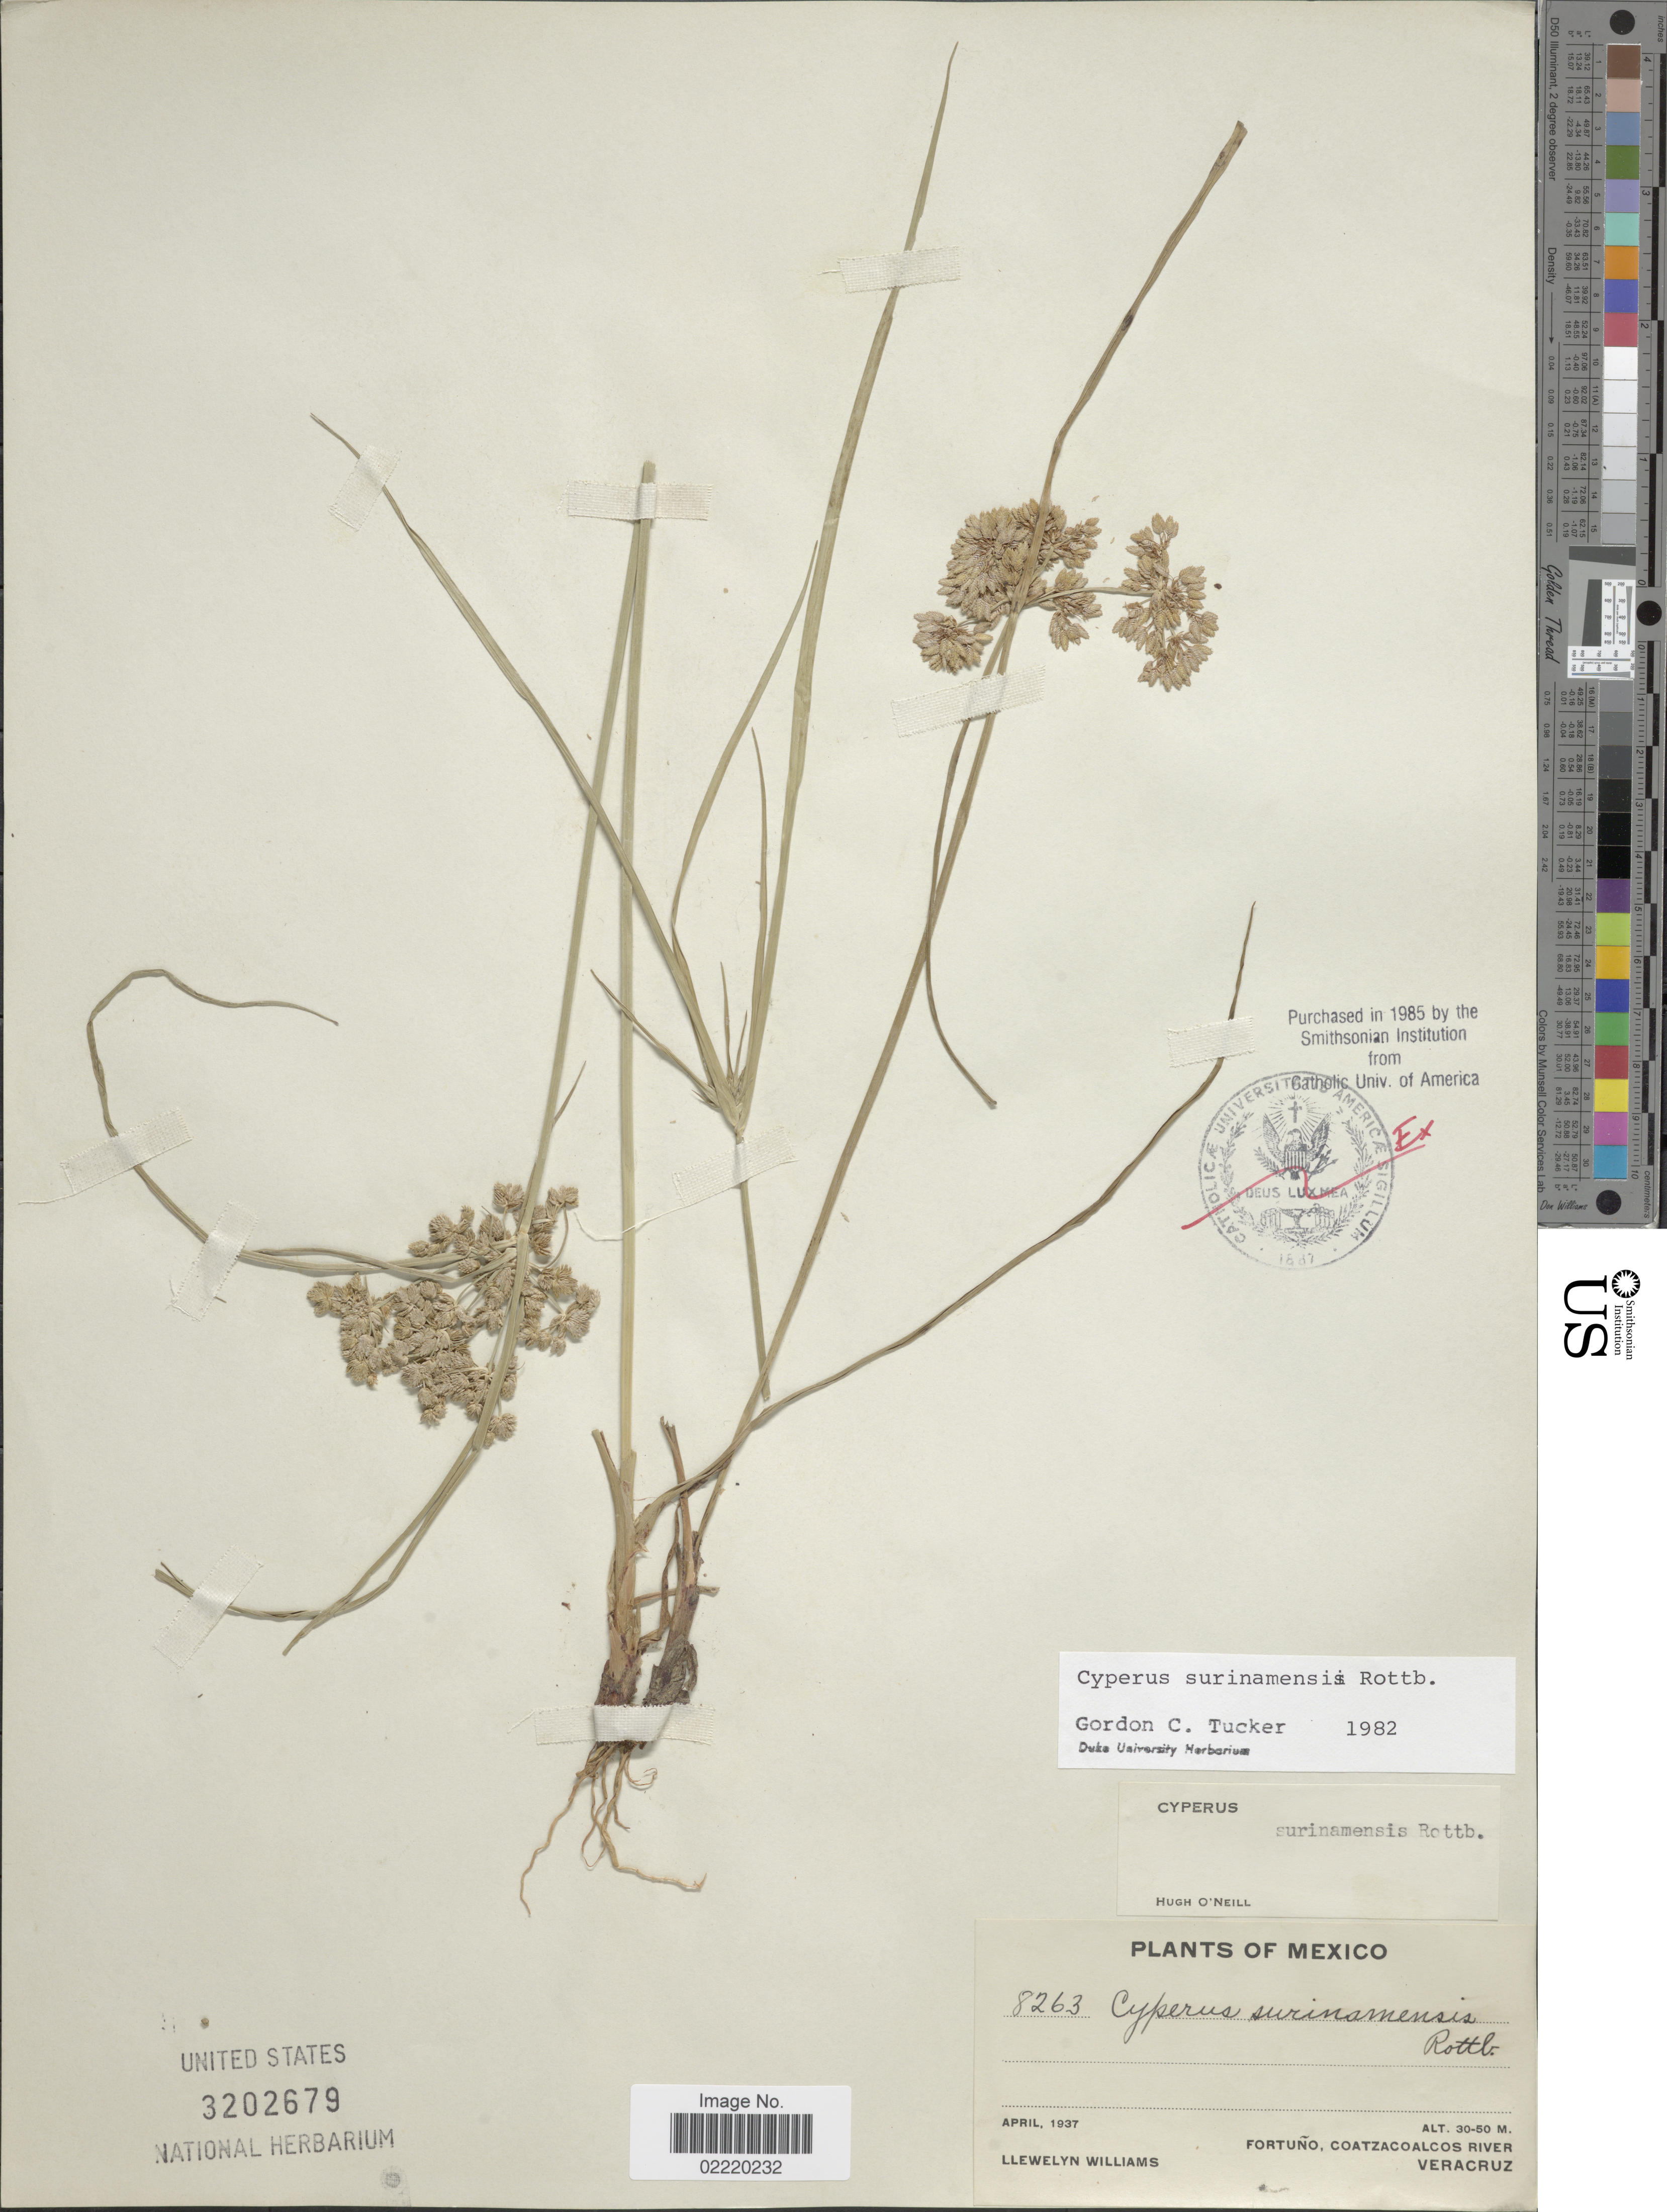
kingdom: Plantae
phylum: Tracheophyta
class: Liliopsida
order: Poales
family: Cyperaceae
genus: Cyperus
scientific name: Cyperus surinamensis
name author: Rottb.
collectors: Ll. Williams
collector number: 8263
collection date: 1937-04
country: Mexico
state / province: Veracruz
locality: Fortuno, Coatzacoalcos River, Veracruz.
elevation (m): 30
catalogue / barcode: US 3202679